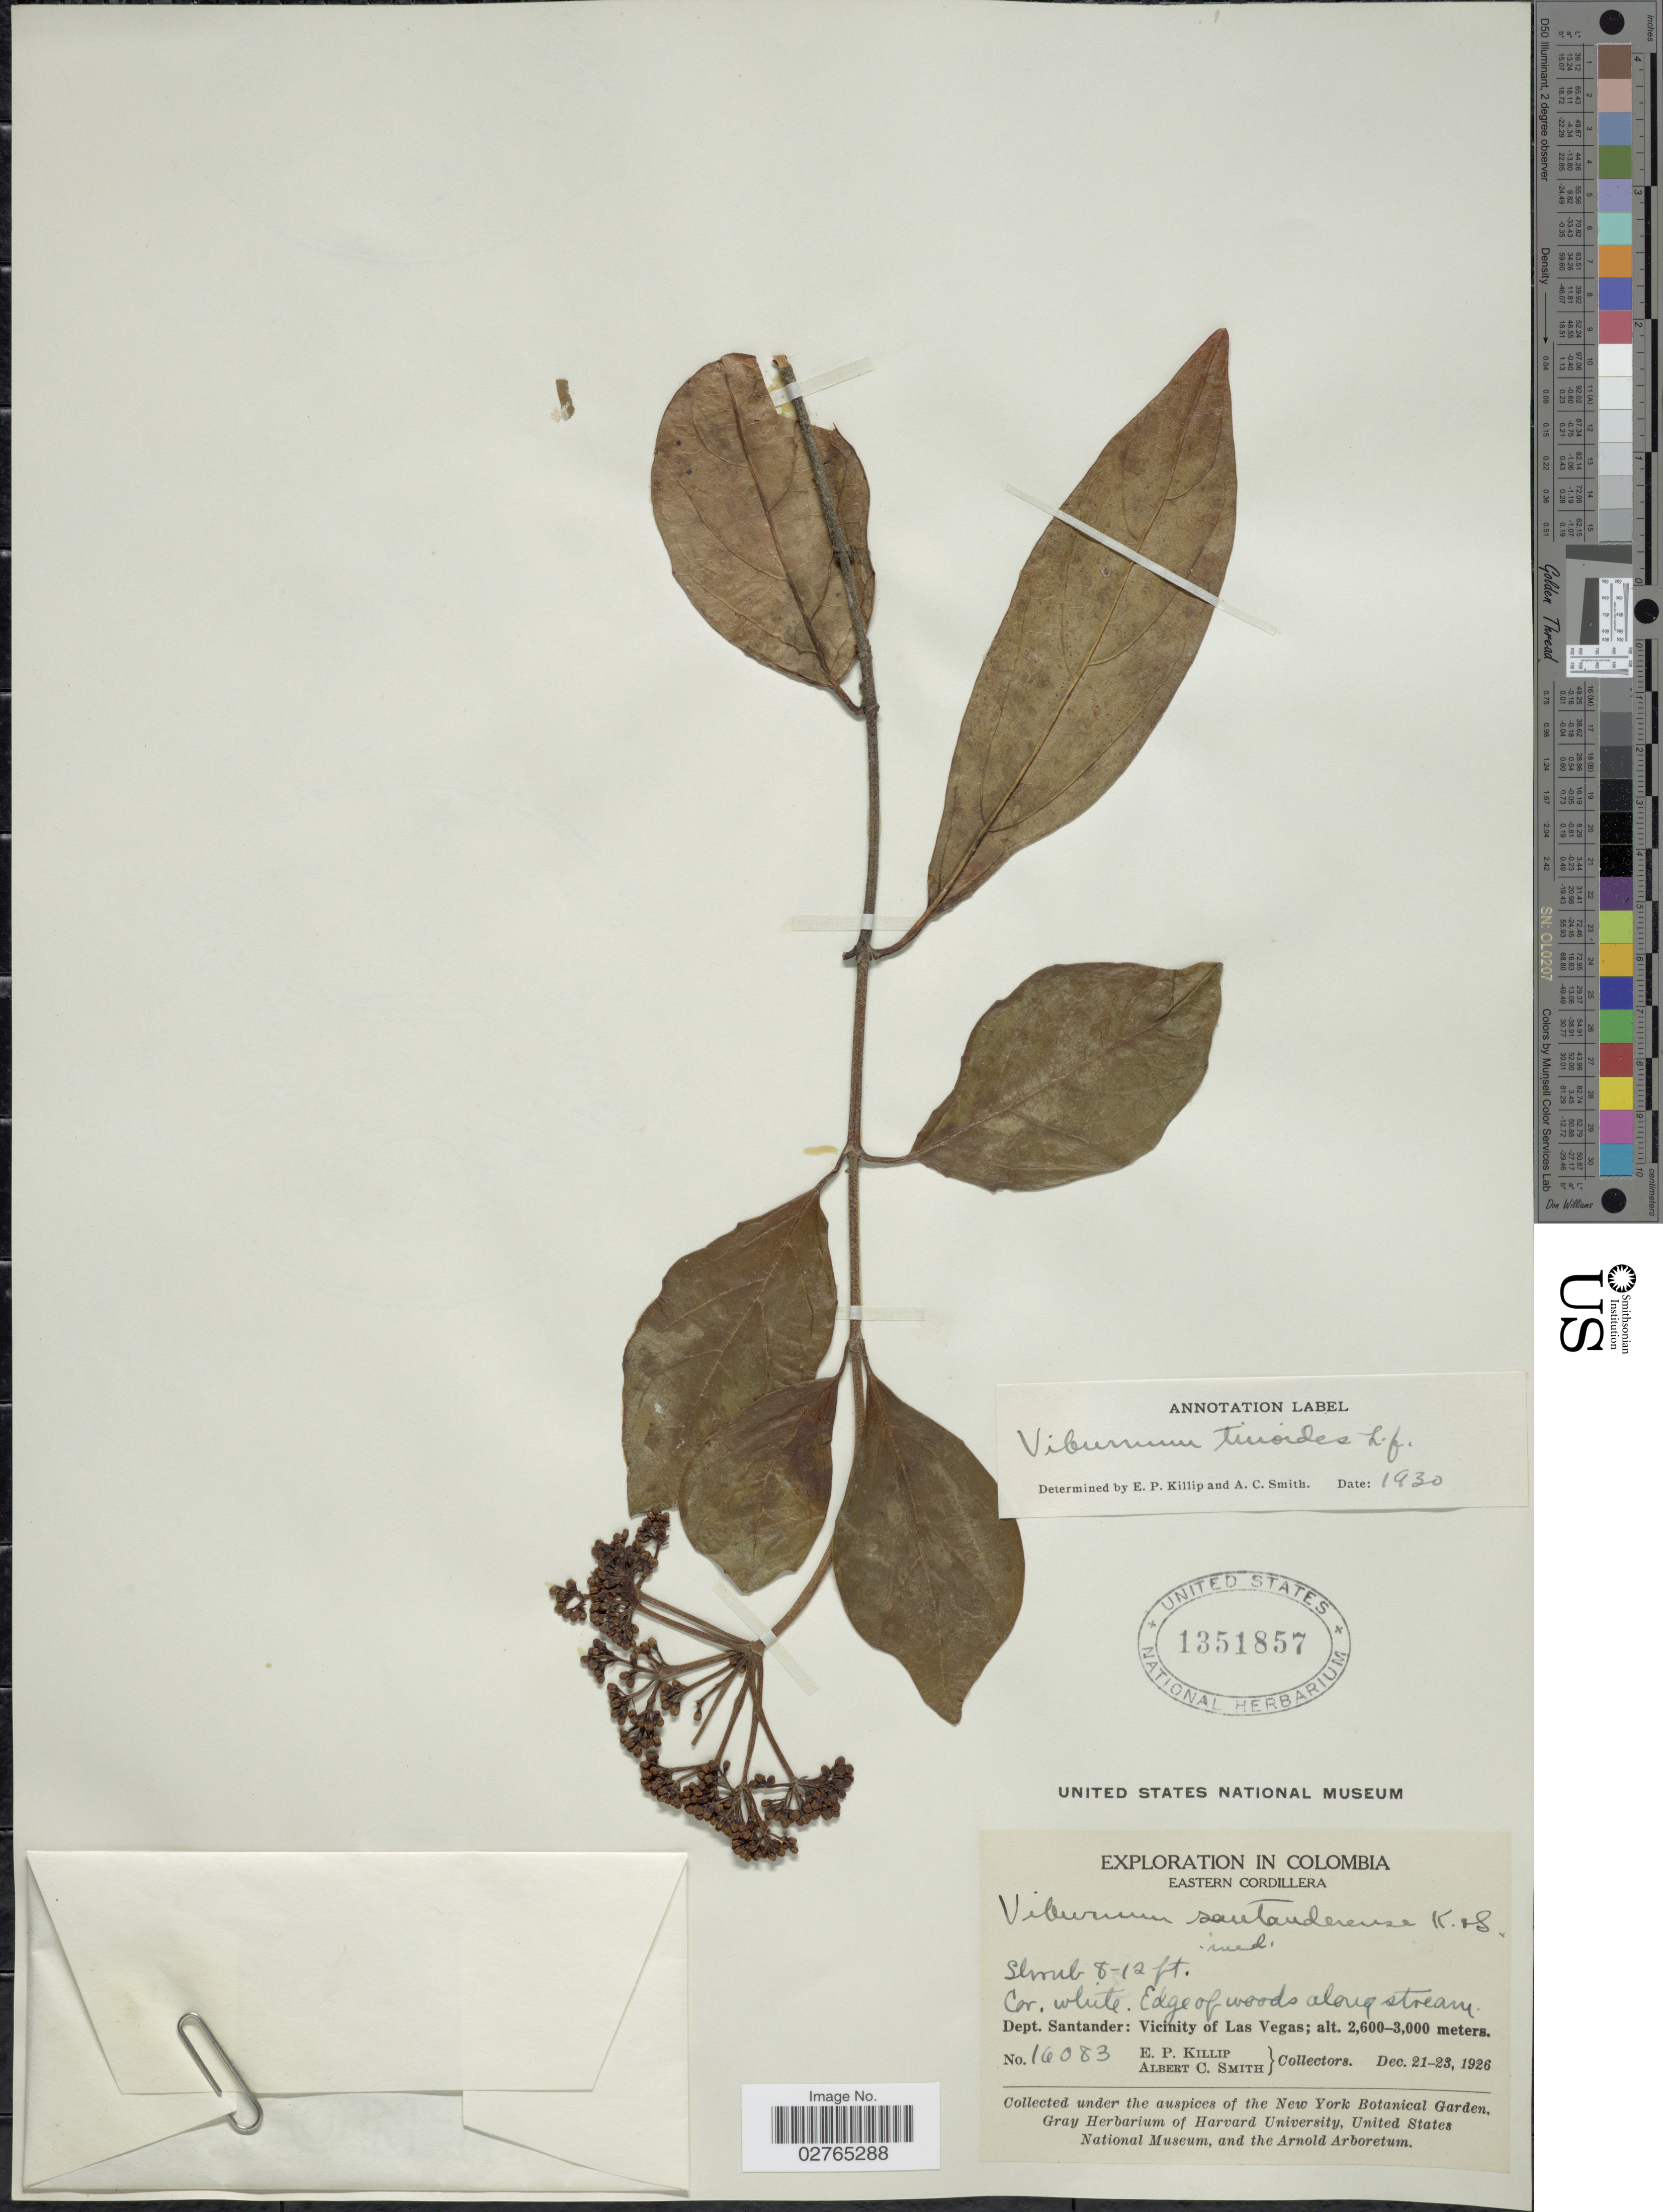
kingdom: Plantae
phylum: Tracheophyta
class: Magnoliopsida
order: Dipsacales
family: Viburnaceae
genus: Viburnum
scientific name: Viburnum tinoides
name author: L. f.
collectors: E. P. Killip & A. C. Smith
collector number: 16083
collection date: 1926-12-21/1926-12-23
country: Colombia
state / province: Santander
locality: Eastern Cordillera. Dept. Santander. Vicinity of Las Vegas.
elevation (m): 2600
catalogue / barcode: US 1351857